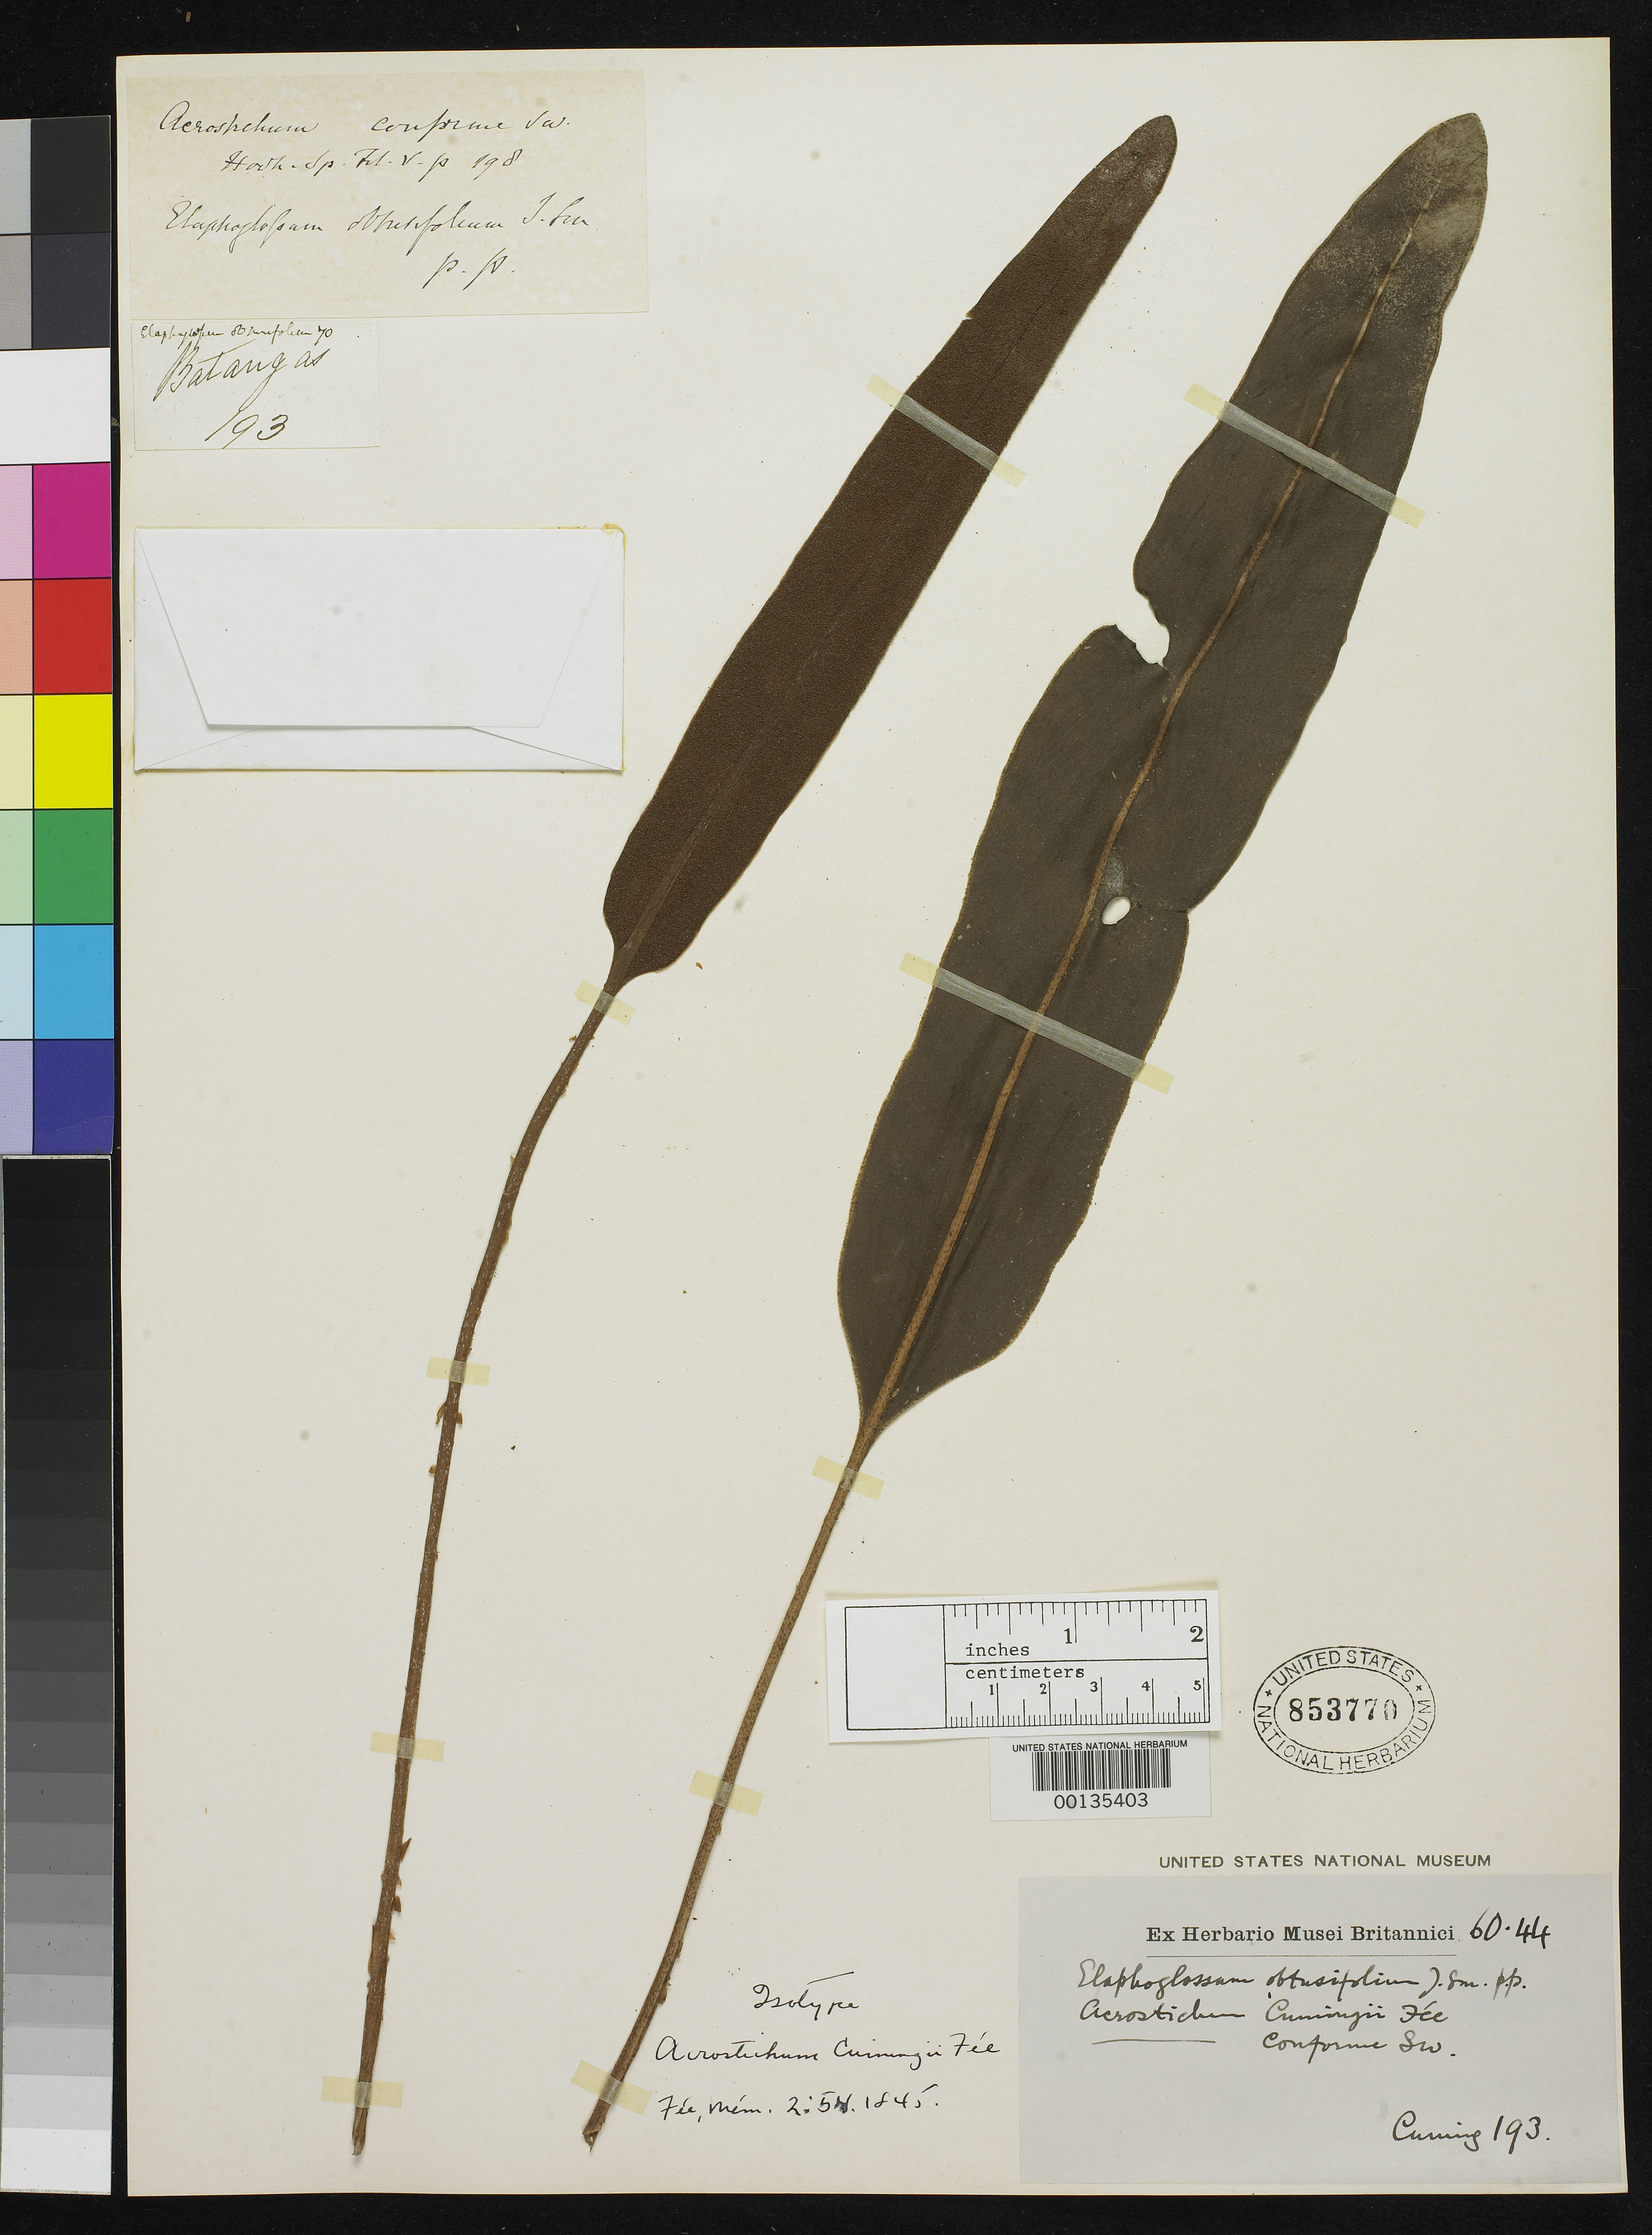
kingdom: Plantae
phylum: Tracheophyta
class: Polypodiopsida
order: Polypodiales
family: Pteridaceae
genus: Acrostichum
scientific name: Acrostichum cumingii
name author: Fée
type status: Type Collection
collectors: H. Cuming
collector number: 193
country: Philippines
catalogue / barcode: US 853770